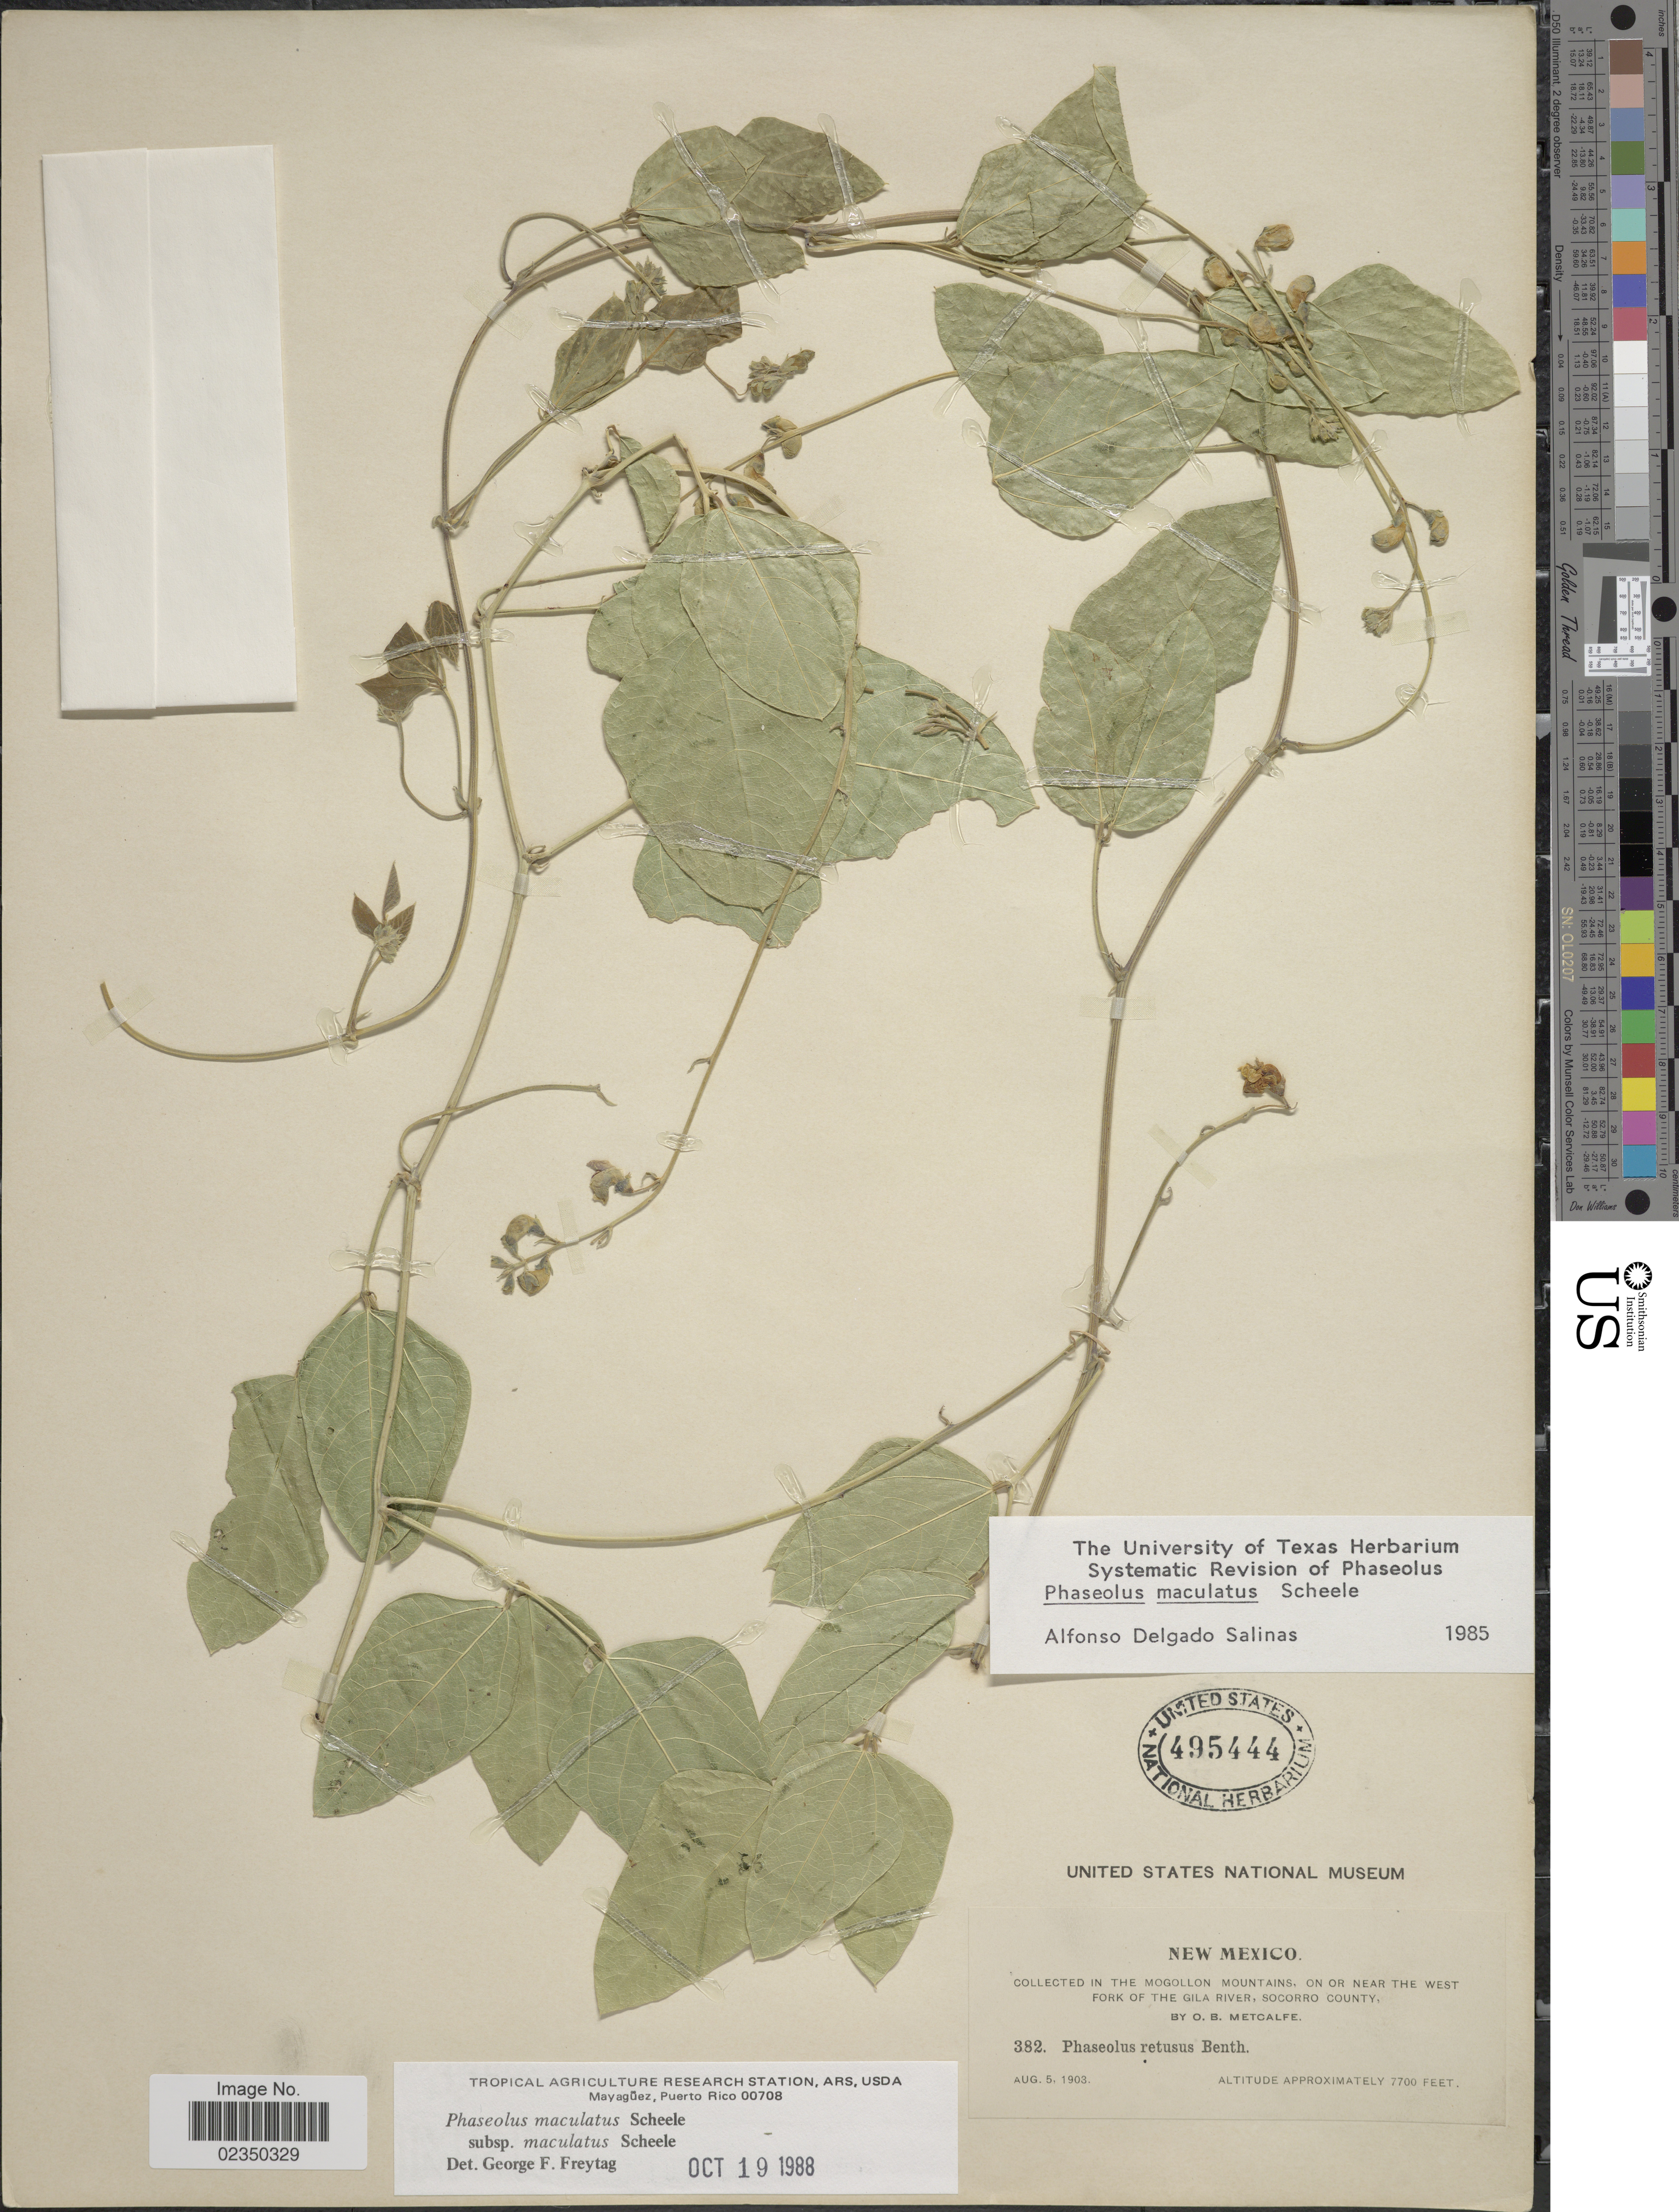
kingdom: Plantae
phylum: Tracheophyta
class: Magnoliopsida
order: Fabales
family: Fabaceae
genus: Phaseolus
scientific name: Phaseolus maculatus subsp. maculatus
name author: Scheele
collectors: O. B. Metcalfe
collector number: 382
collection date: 1903-08-05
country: United States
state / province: New Mexico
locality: Mogollon Mountains, on or near the west Fork of the Gila River, Socorro County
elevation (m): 2347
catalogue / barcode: US 495444